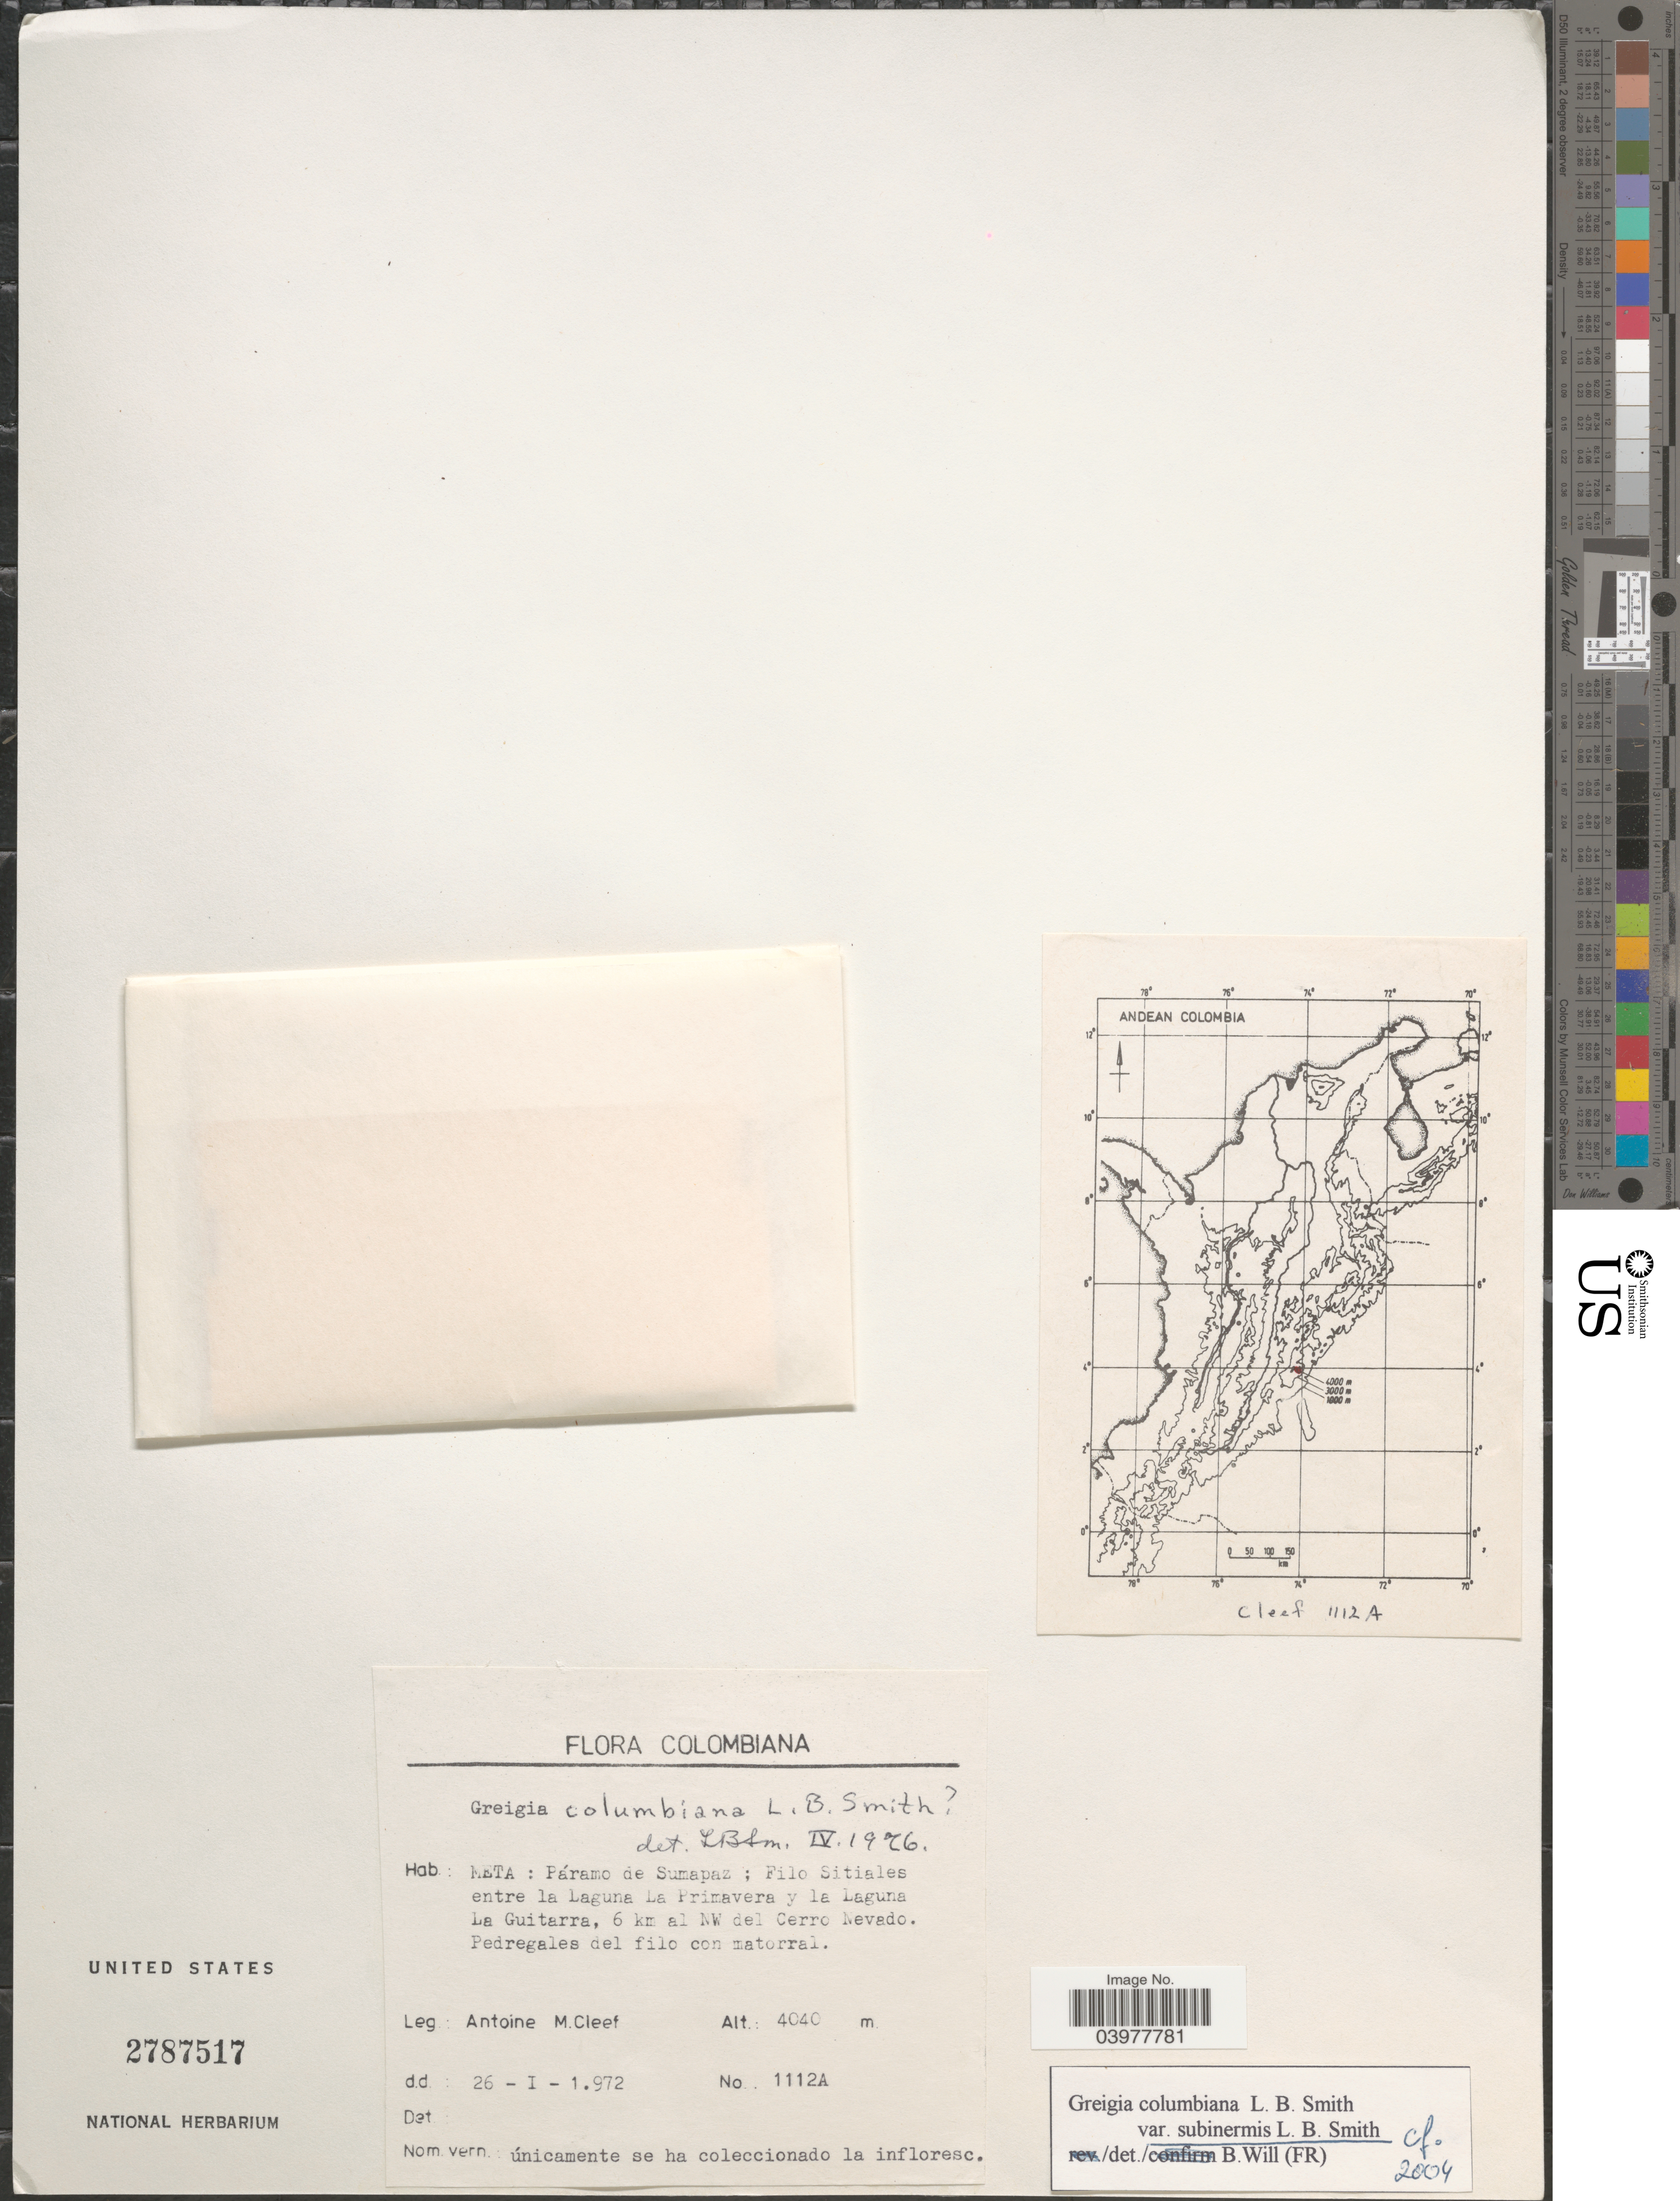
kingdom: Plantae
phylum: Tracheophyta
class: Liliopsida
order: Poales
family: Bromeliaceae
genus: Greigia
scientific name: Greigia columbiana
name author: L.B. Sm.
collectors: A. M. Cleef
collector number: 1112A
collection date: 1972-01-26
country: Colombia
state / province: Meta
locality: Páramo de Sumapaz; Filo Sitiales entre la Laguna La Primavera y la Laguna La Guitarra, 6 km al NW del Cerro Nevado.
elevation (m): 4040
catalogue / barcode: US 2787517